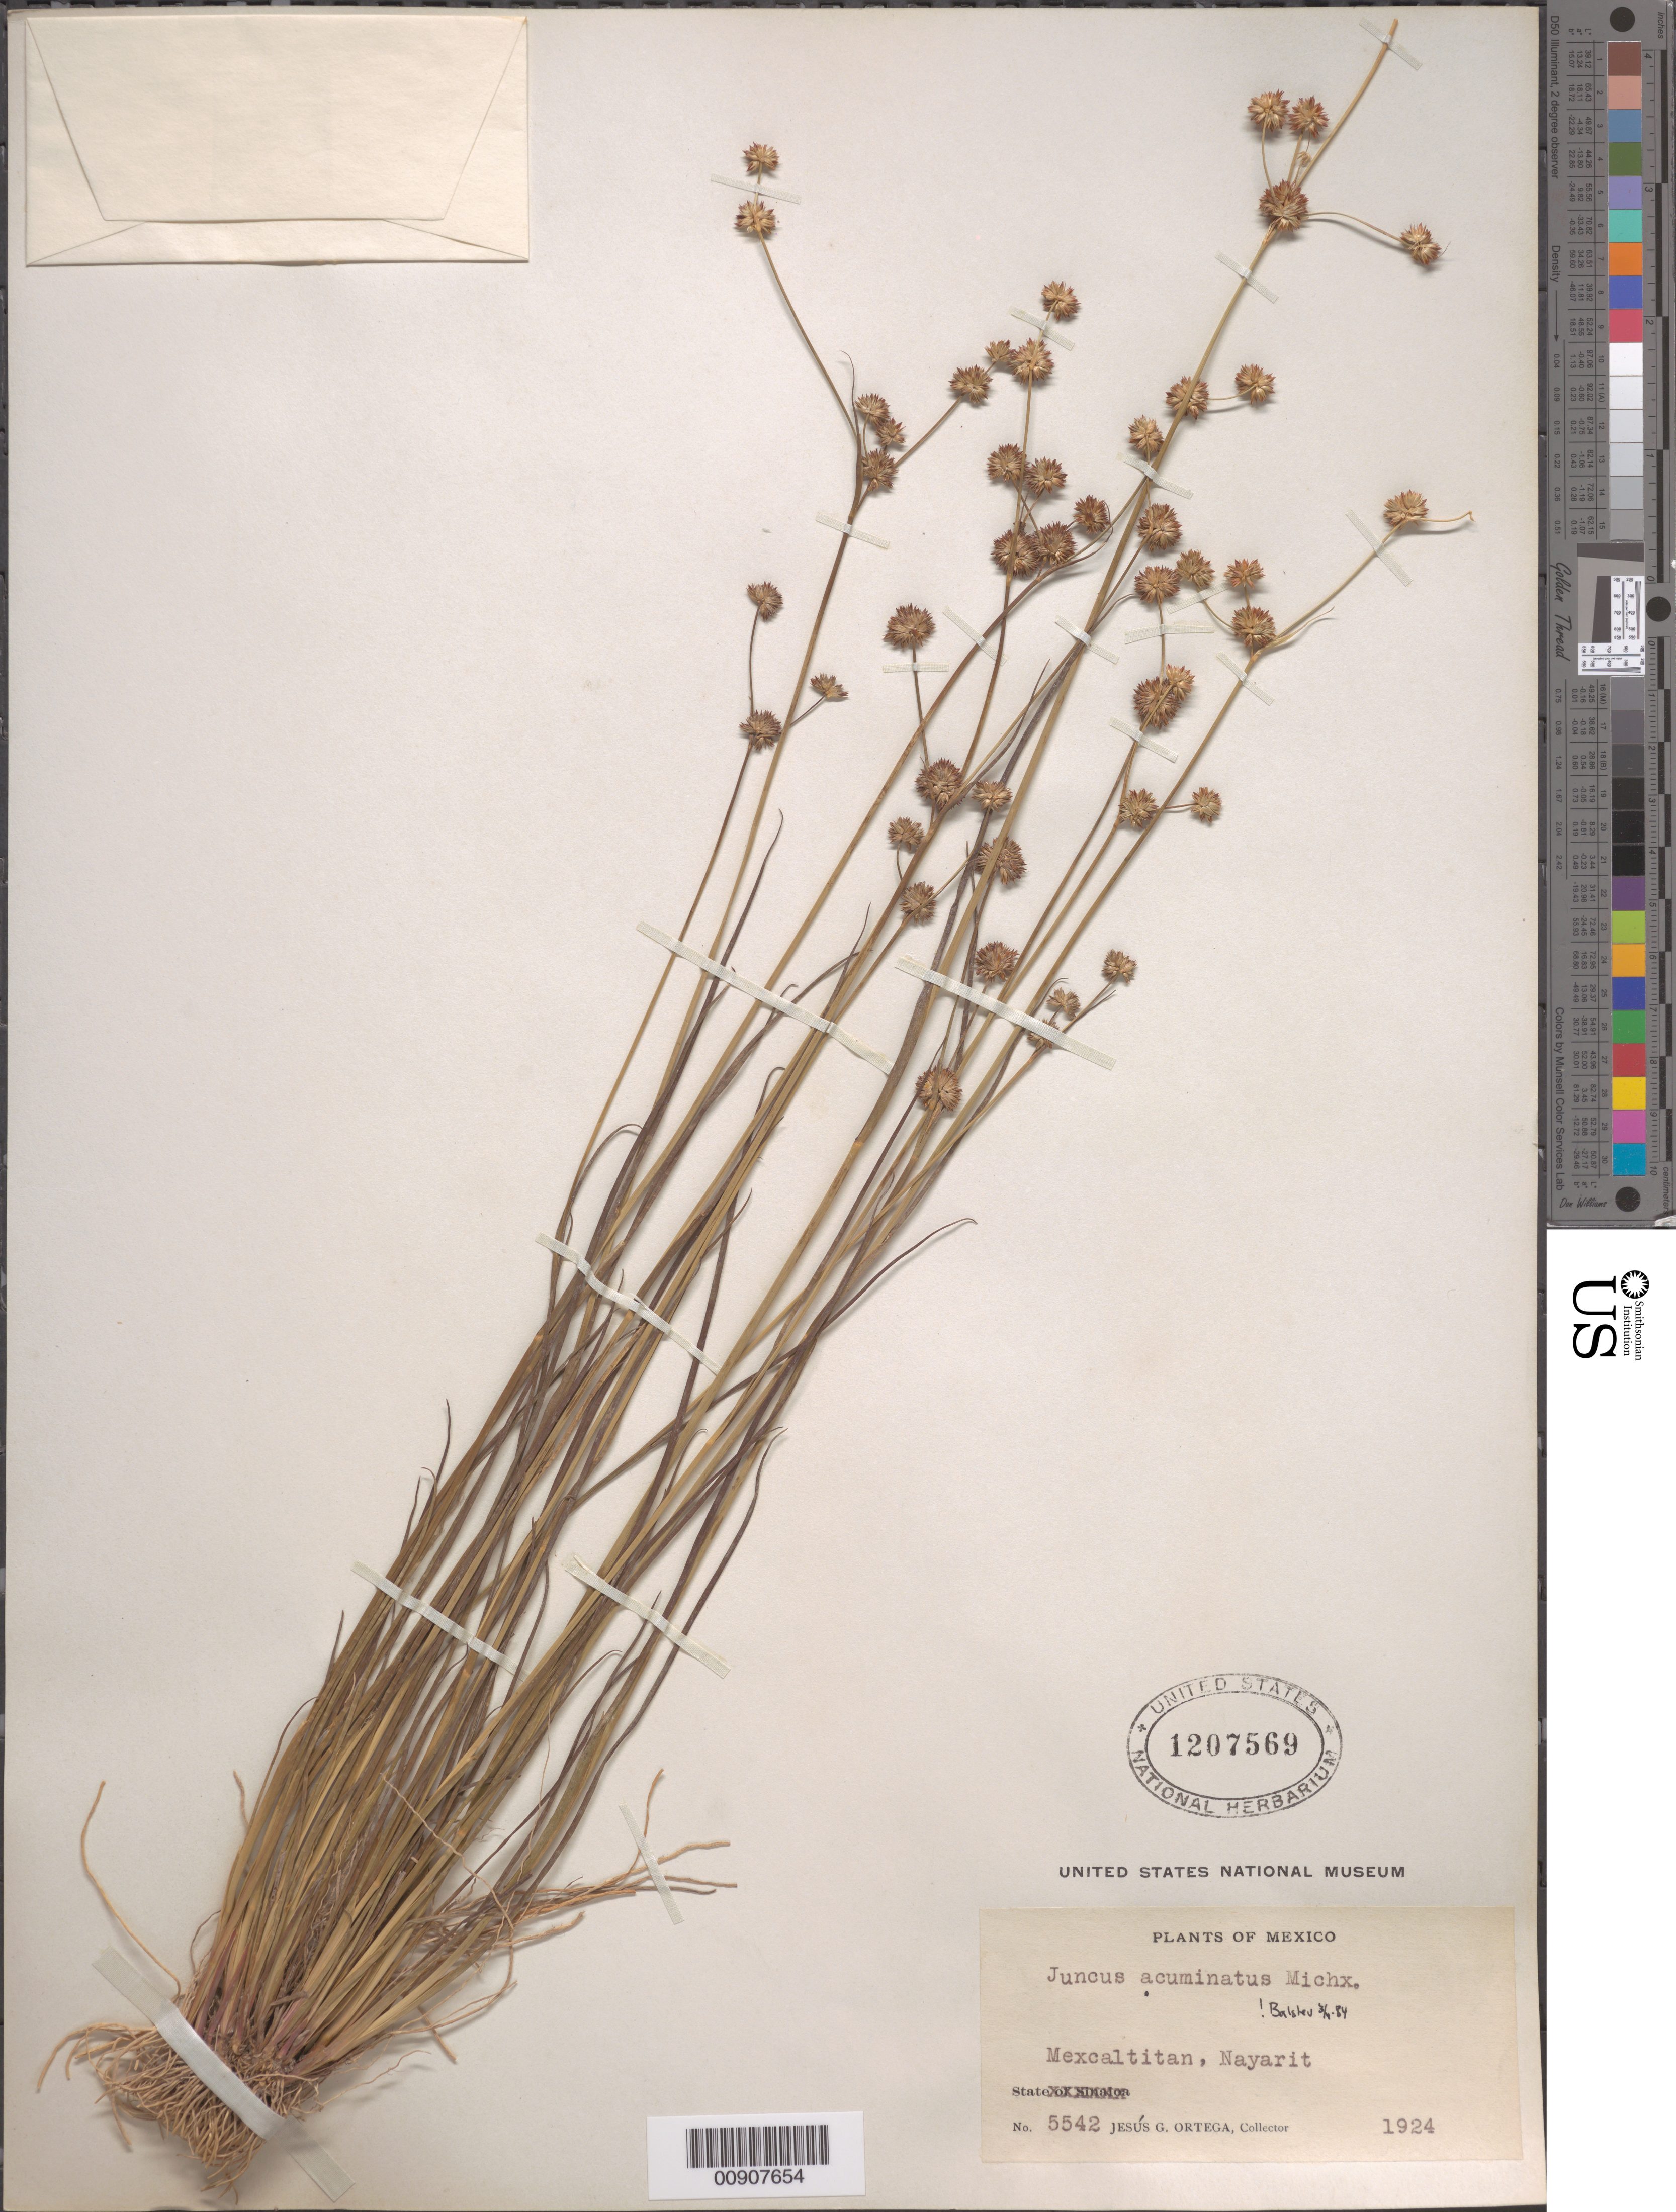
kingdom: Plantae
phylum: Tracheophyta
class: Liliopsida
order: Poales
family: Juncaceae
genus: Juncus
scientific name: Juncus acuminatus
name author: Michx.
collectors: J. Ortega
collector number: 5542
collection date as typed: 1924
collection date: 1924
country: Mexico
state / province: Nayarit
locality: Mexcaltitan, Nayarit.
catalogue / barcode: US 1207569